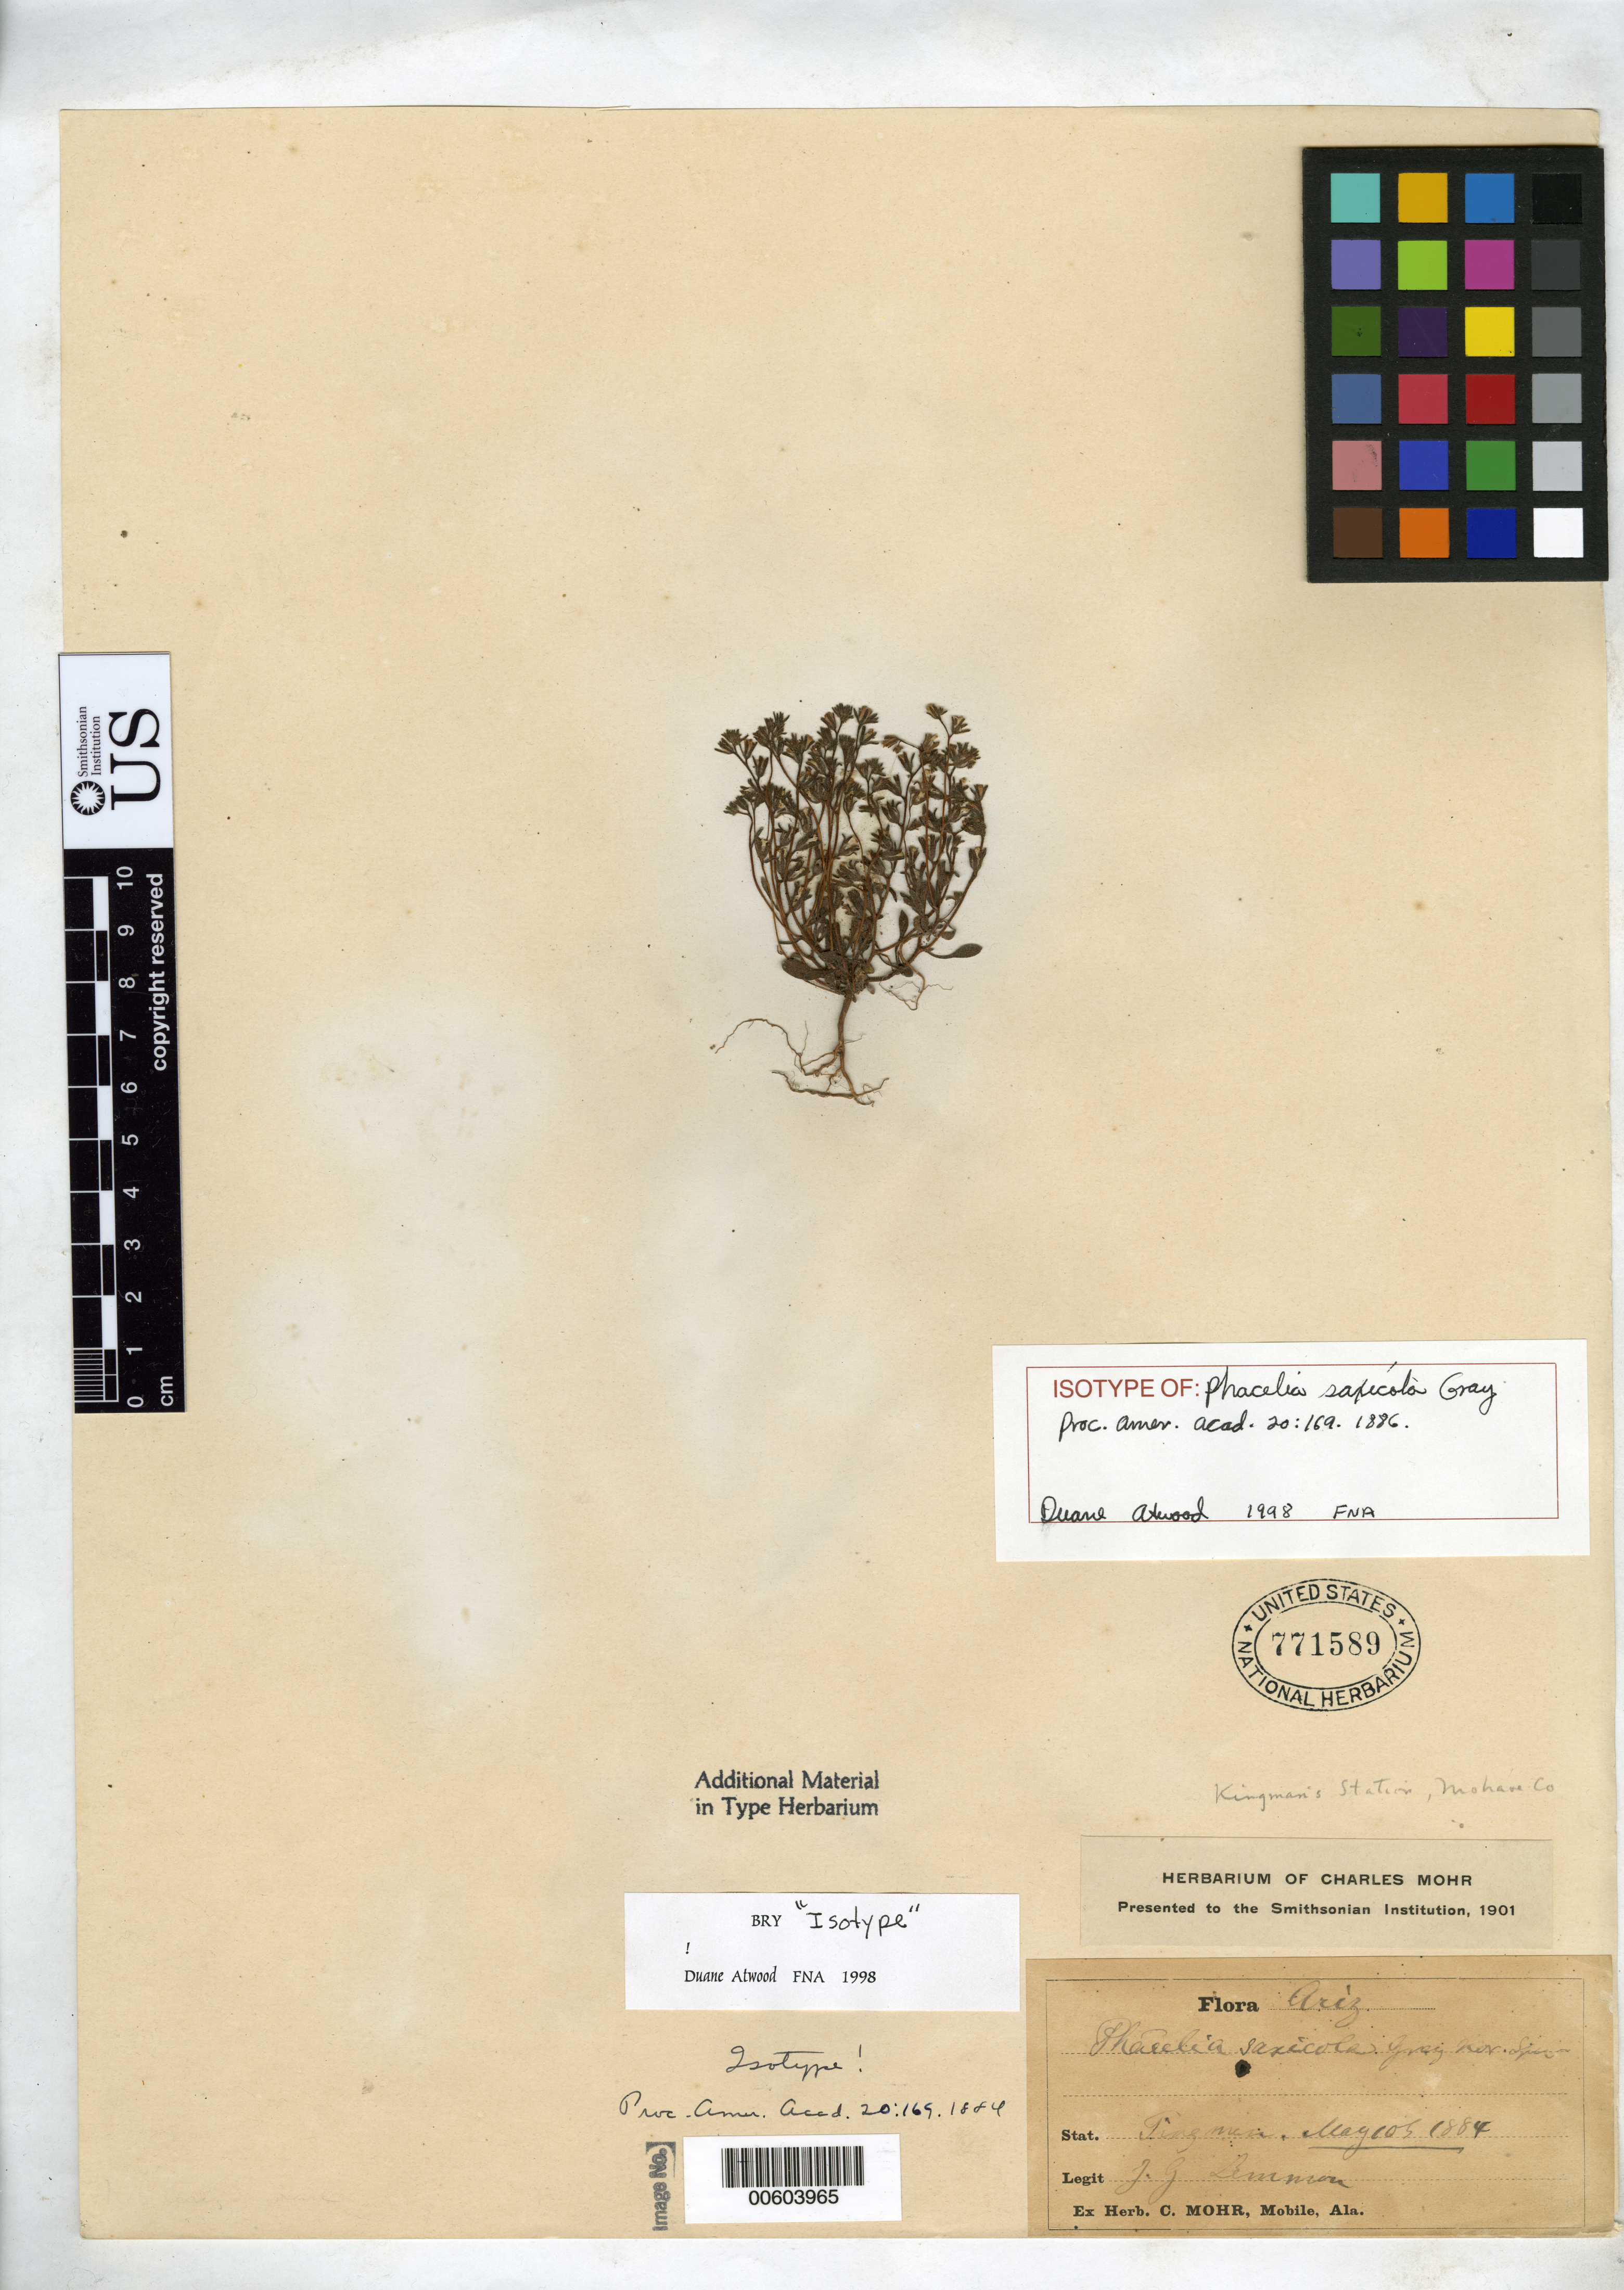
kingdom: Plantae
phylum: Tracheophyta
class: Magnoliopsida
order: Boraginales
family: Hydrophyllaceae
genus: Phacelia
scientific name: Phacelia saxicola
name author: A. Gray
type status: Type Collection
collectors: J. Lemmon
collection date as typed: May 1884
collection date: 1884-05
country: United States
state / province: Arizona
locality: Kingman station.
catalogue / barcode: US 771589